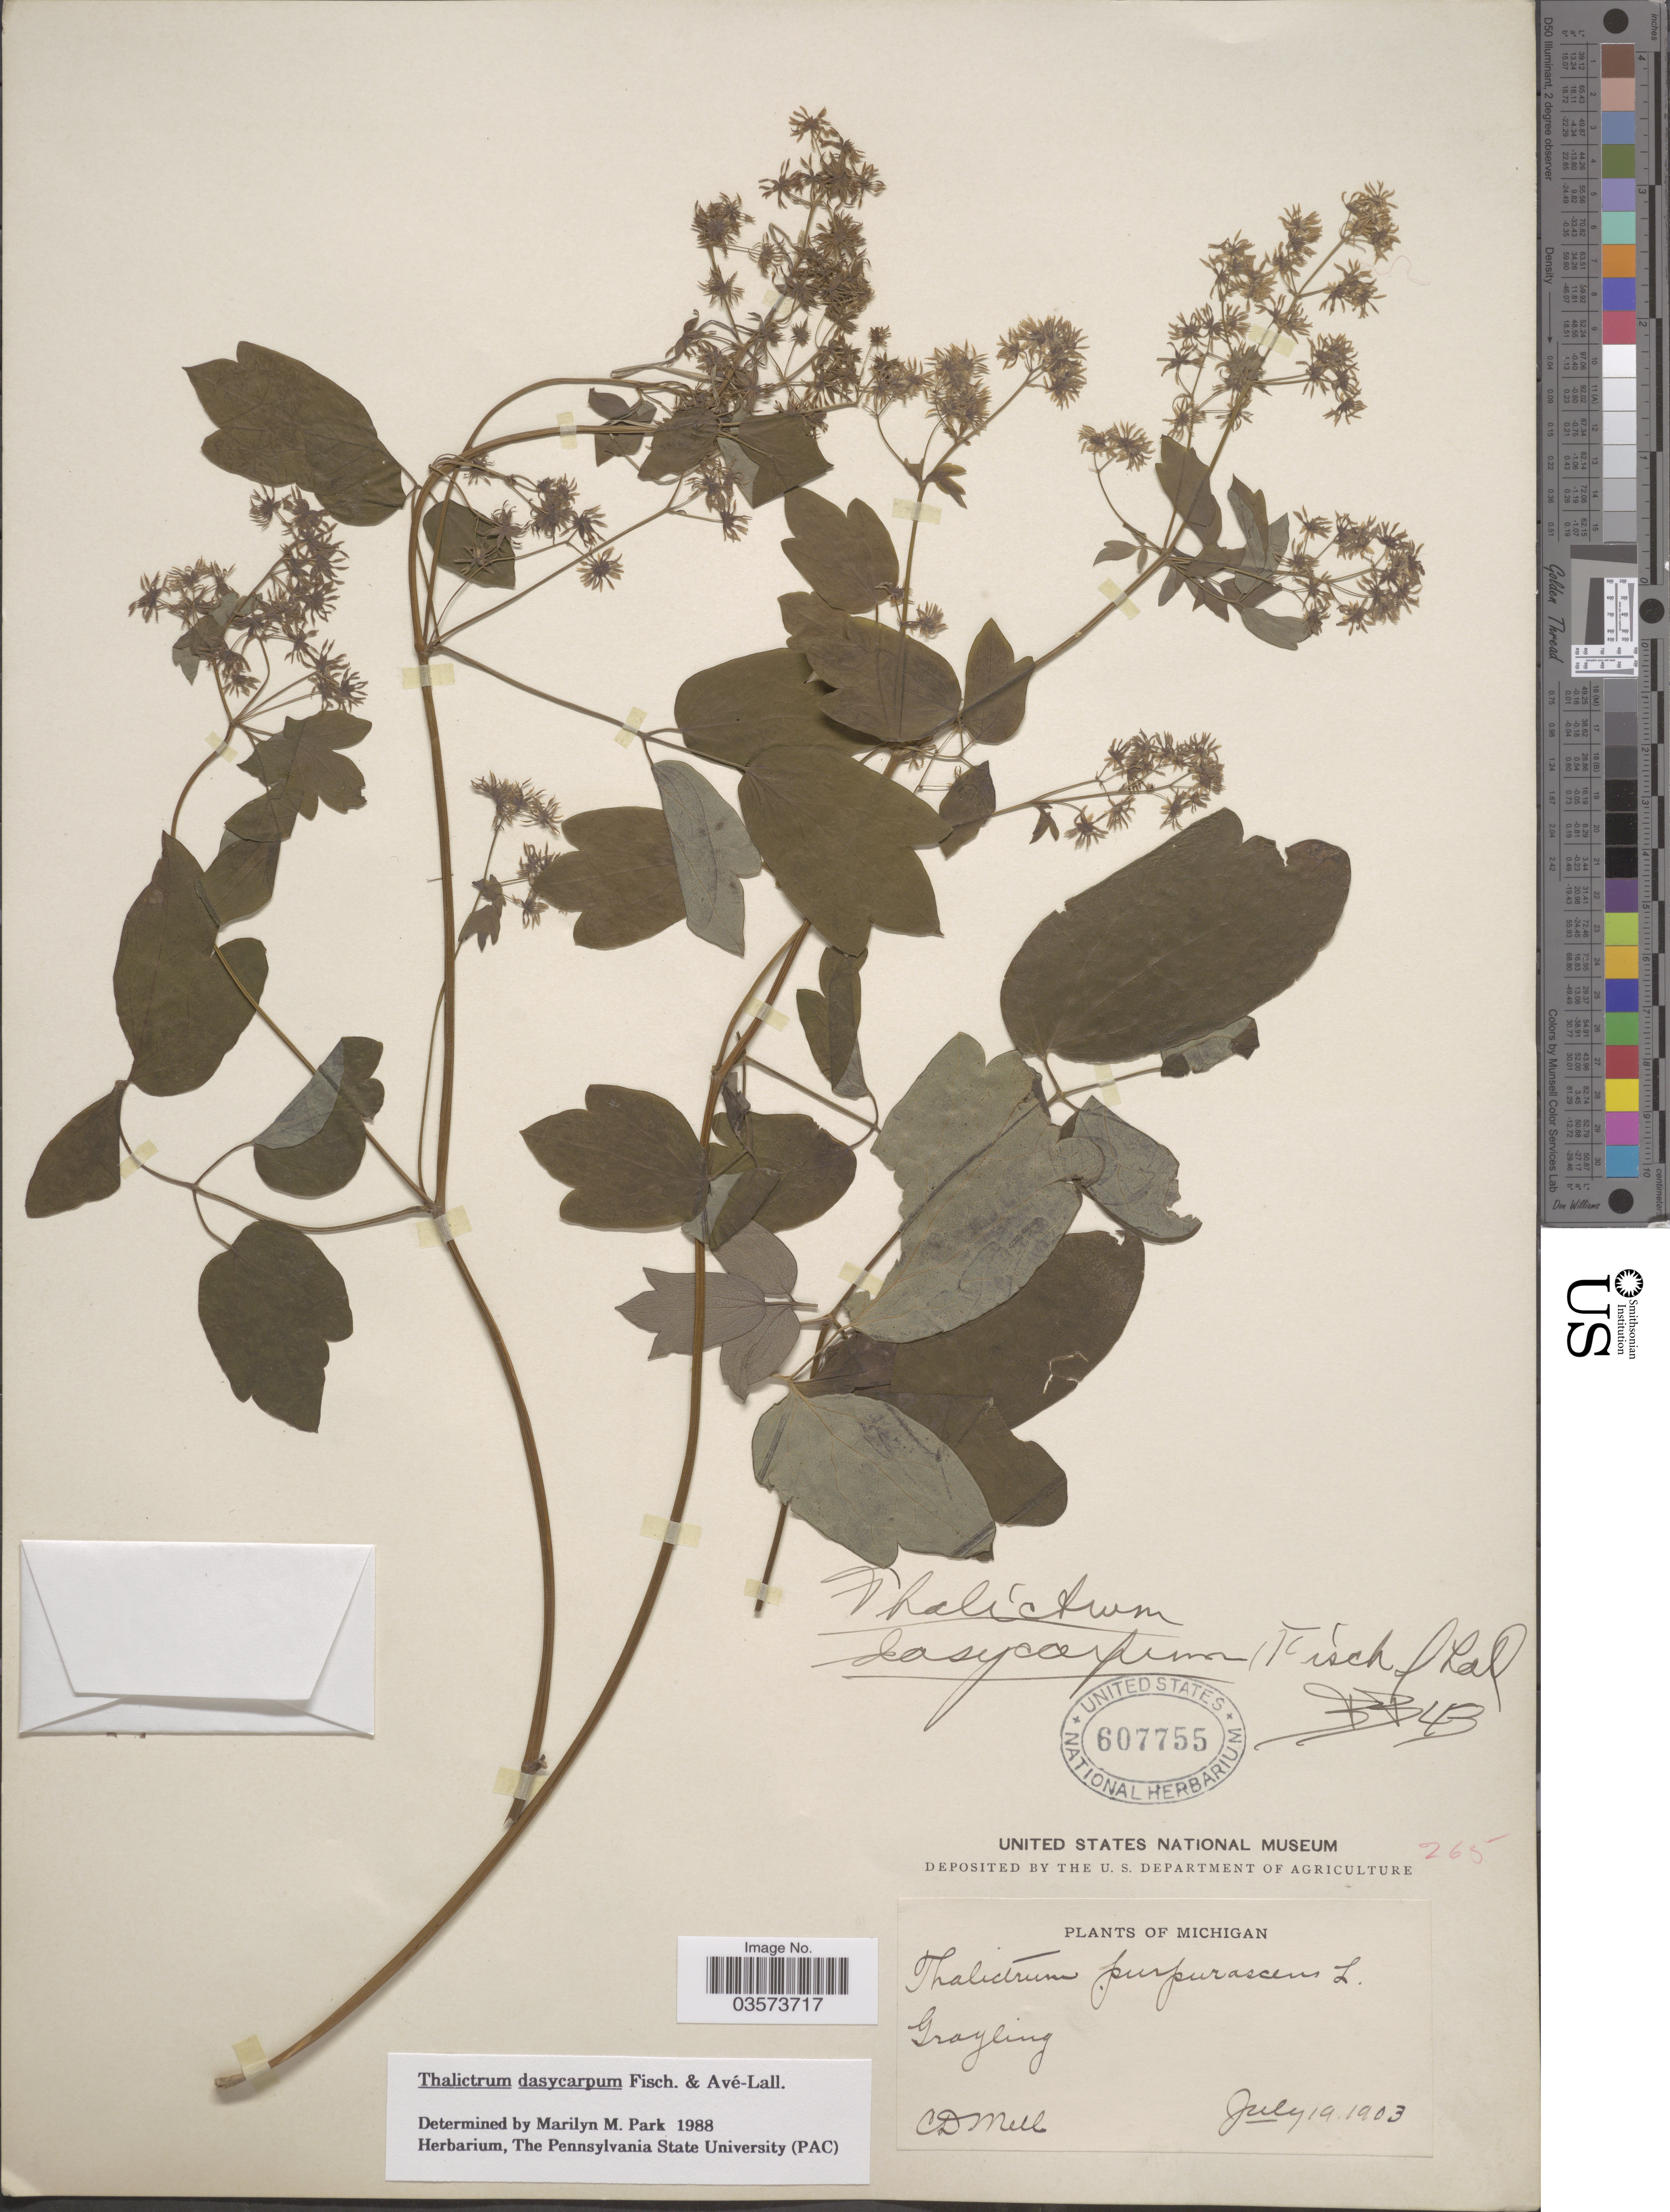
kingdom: Plantae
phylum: Tracheophyta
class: Magnoliopsida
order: Ranunculales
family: Ranunculaceae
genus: Thalictrum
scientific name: Thalictrum dasycarpum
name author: Fisch. & Avé-Lall.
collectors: C. D. Mell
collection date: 1903-07-19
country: United States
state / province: Michigan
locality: Gragling.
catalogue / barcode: US 607755